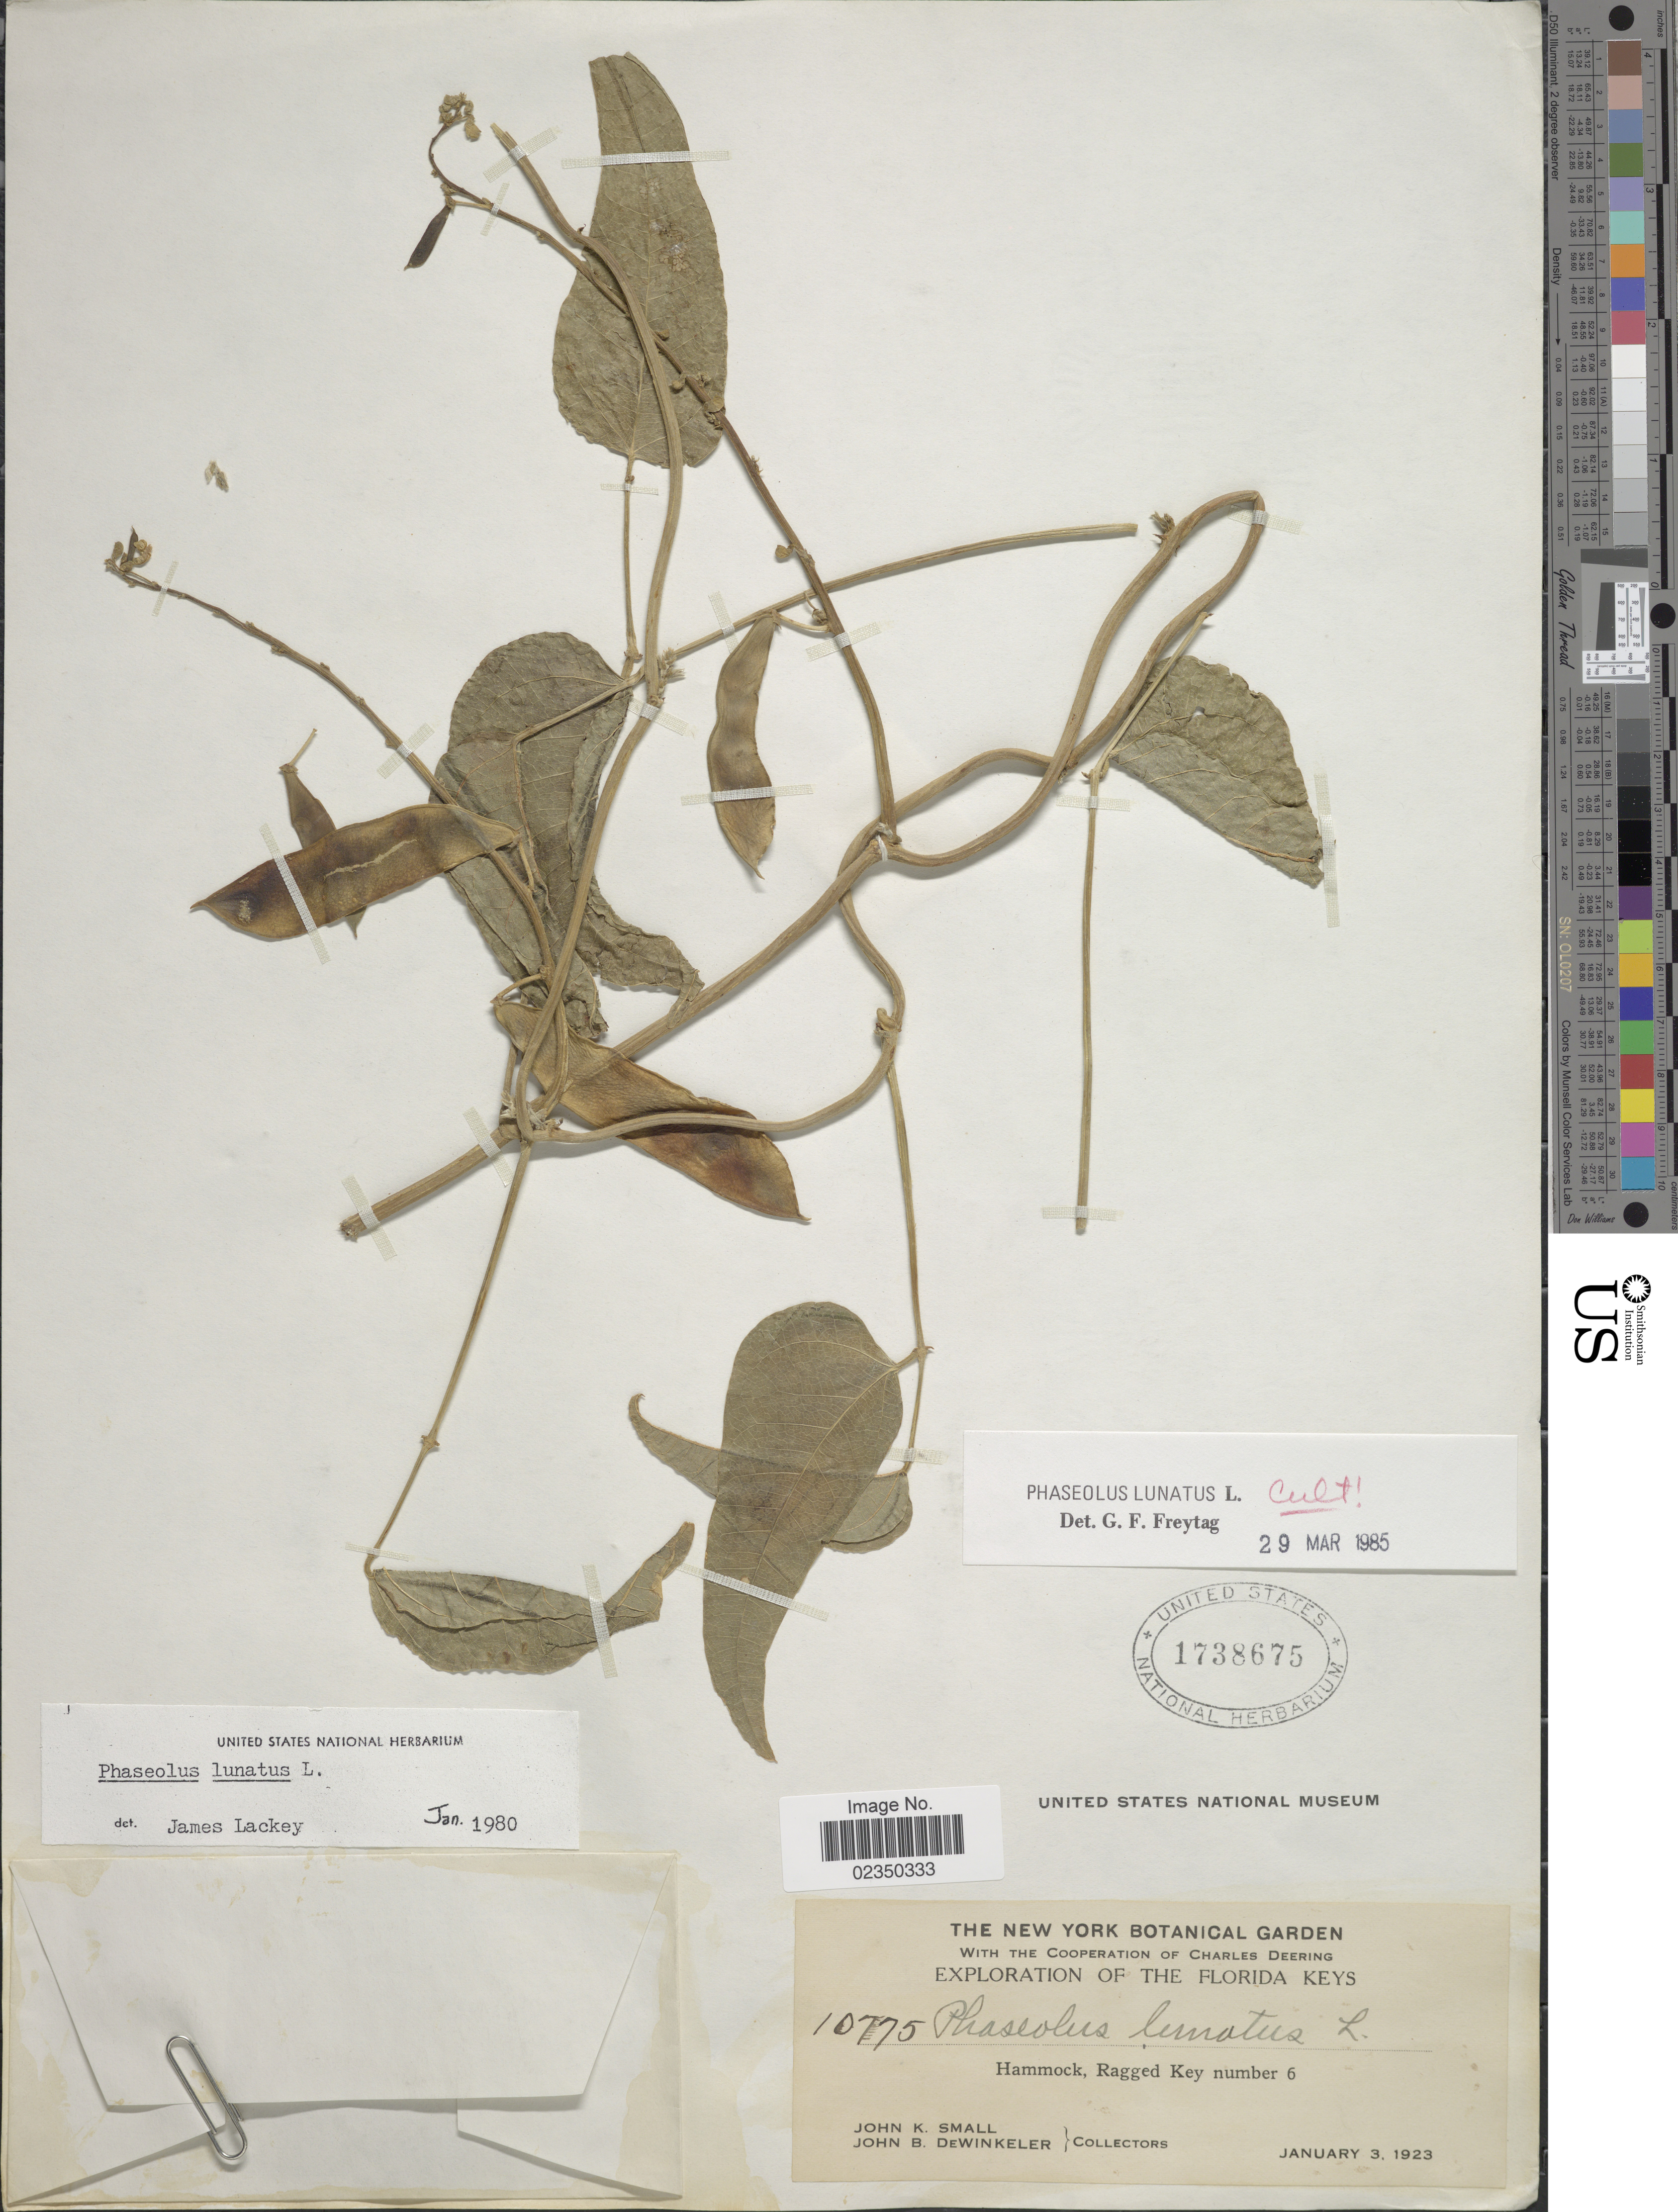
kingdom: Plantae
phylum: Tracheophyta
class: Magnoliopsida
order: Fabales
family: Fabaceae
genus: Phaseolus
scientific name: Phaseolus lunatus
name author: L.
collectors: J. K. Small & J. B. Dewinkeler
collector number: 10775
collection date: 1923-01-03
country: United States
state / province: Florida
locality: The Florida Keys, Hammock, Ragged Key number 6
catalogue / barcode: US 1738675